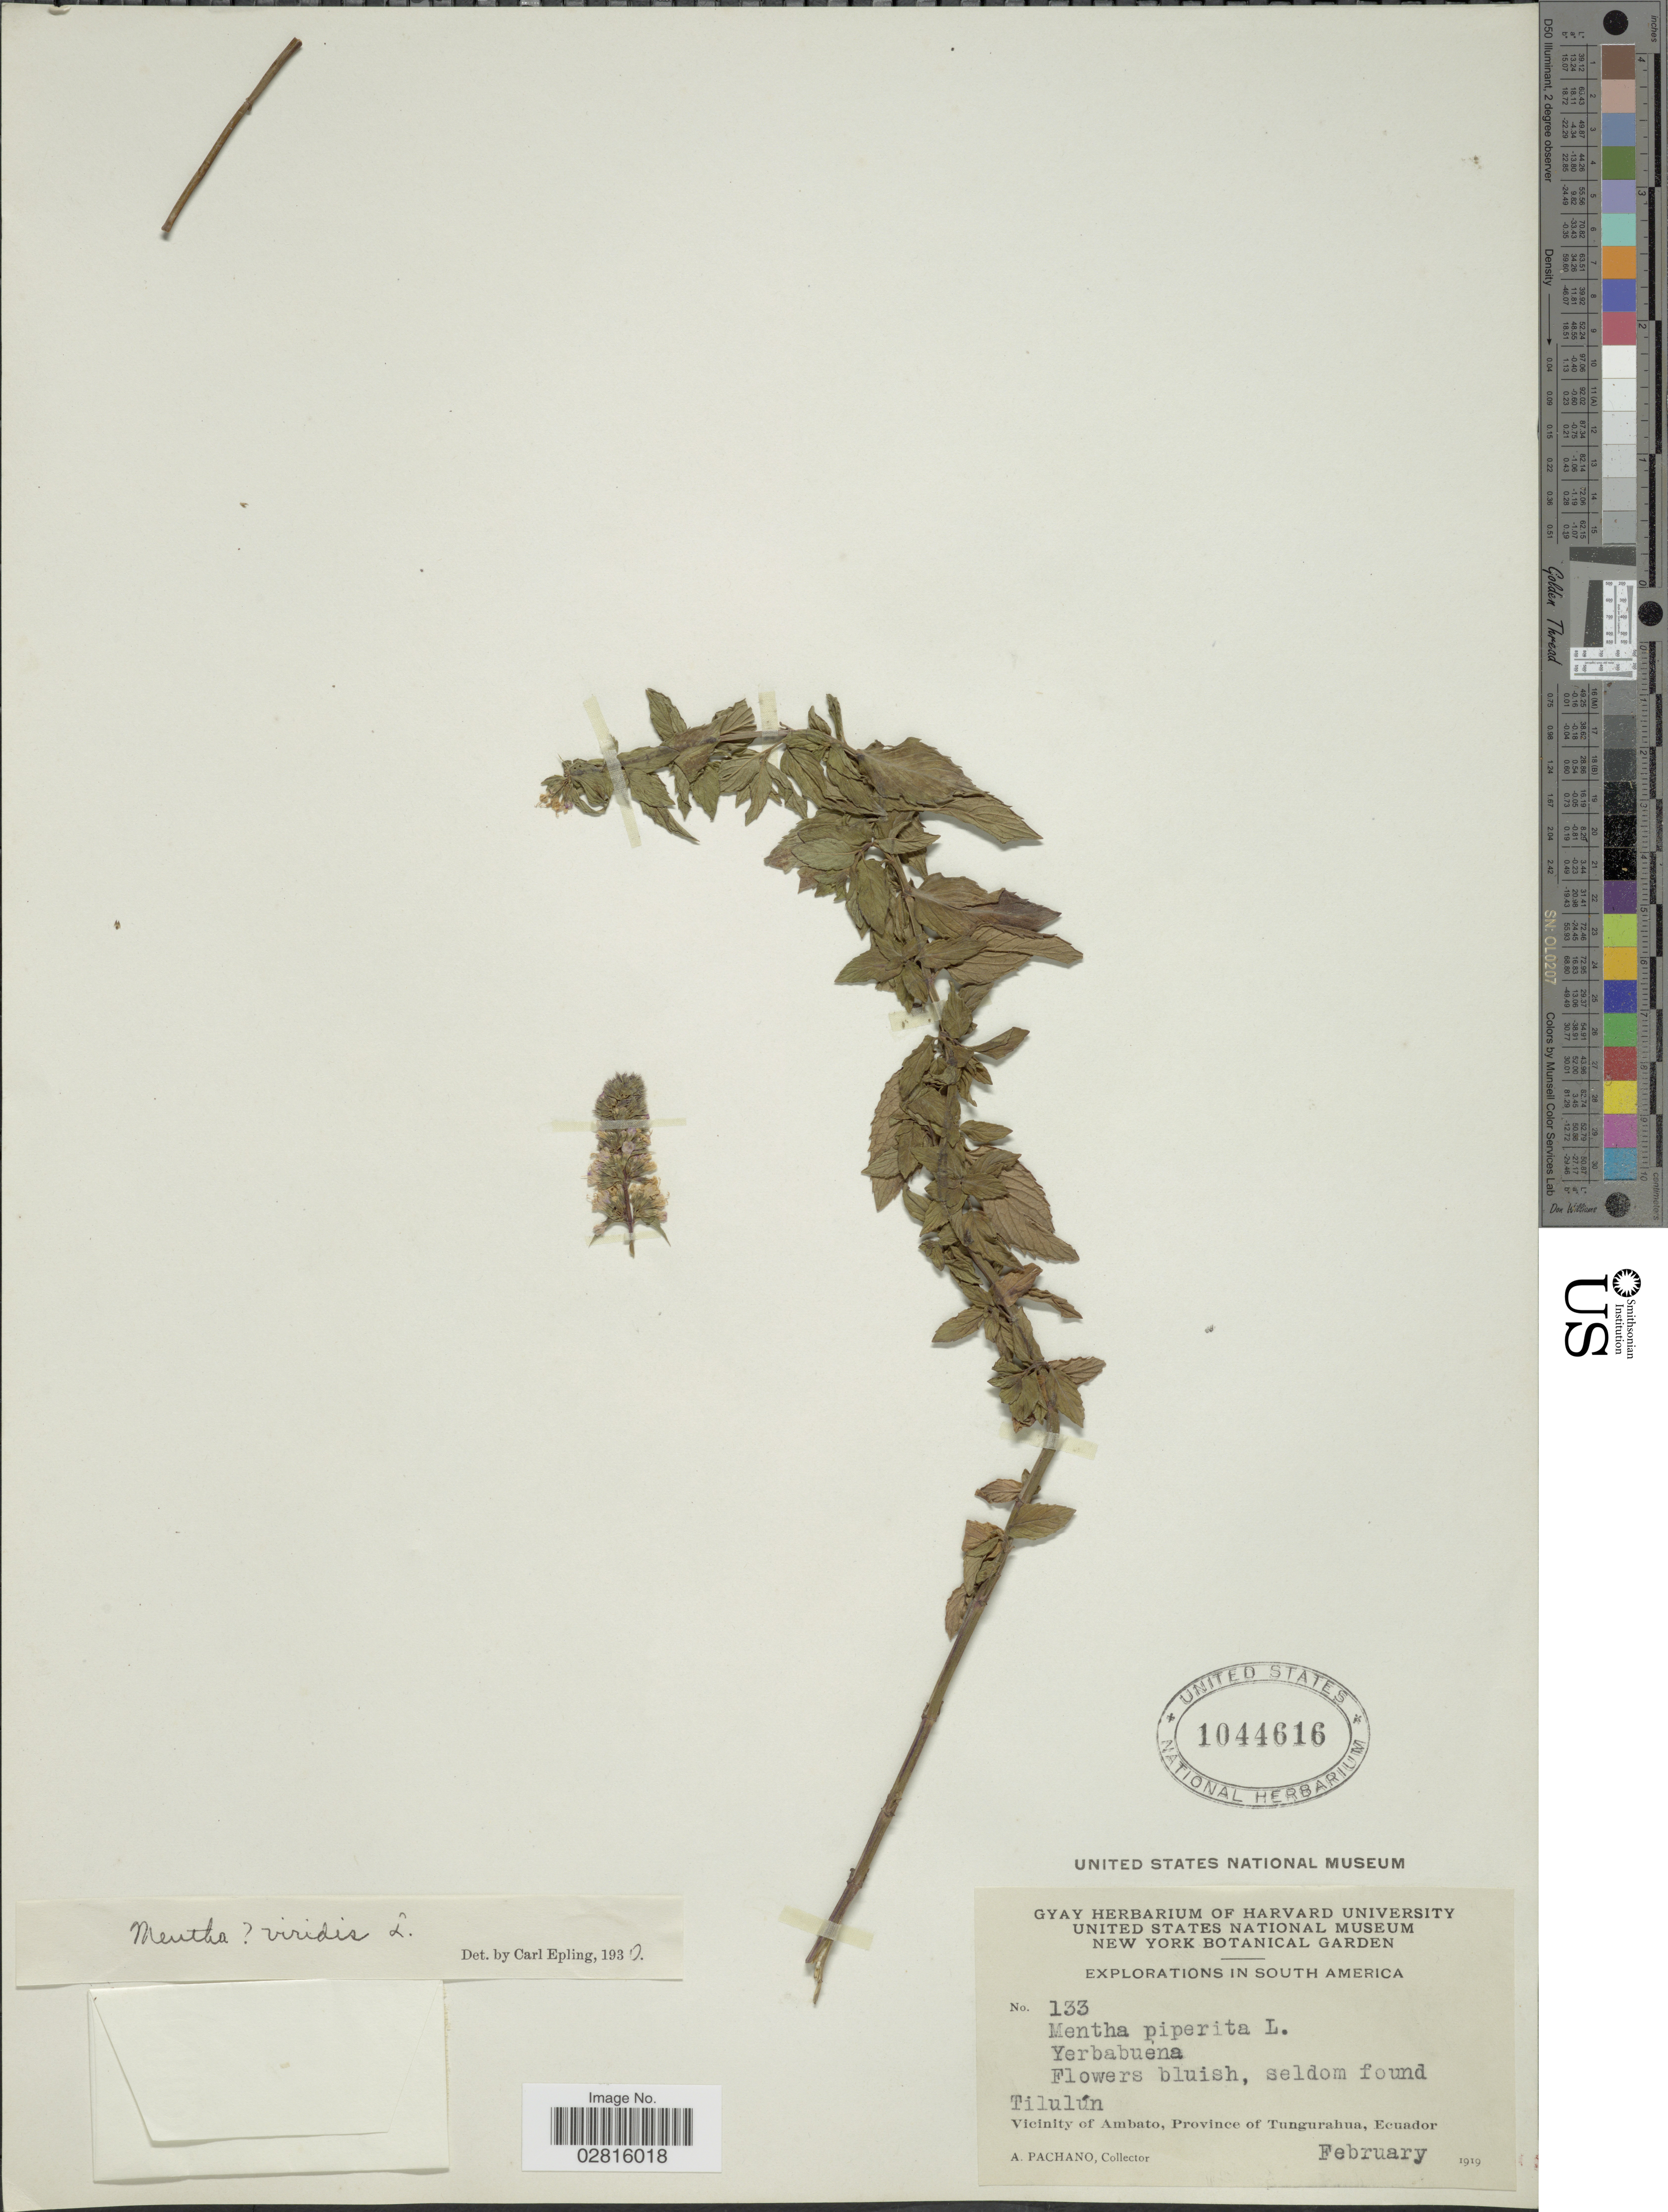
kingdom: Plantae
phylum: Tracheophyta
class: Magnoliopsida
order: Lamiales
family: Lamiaceae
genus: Mentha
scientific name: Mentha viridis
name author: (L.) L.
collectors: A. Pachano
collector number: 133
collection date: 1919-02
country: Ecuador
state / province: Tungurahua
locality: Vicinity of Ambato, Province of Tungurahua.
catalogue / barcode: US 1044616